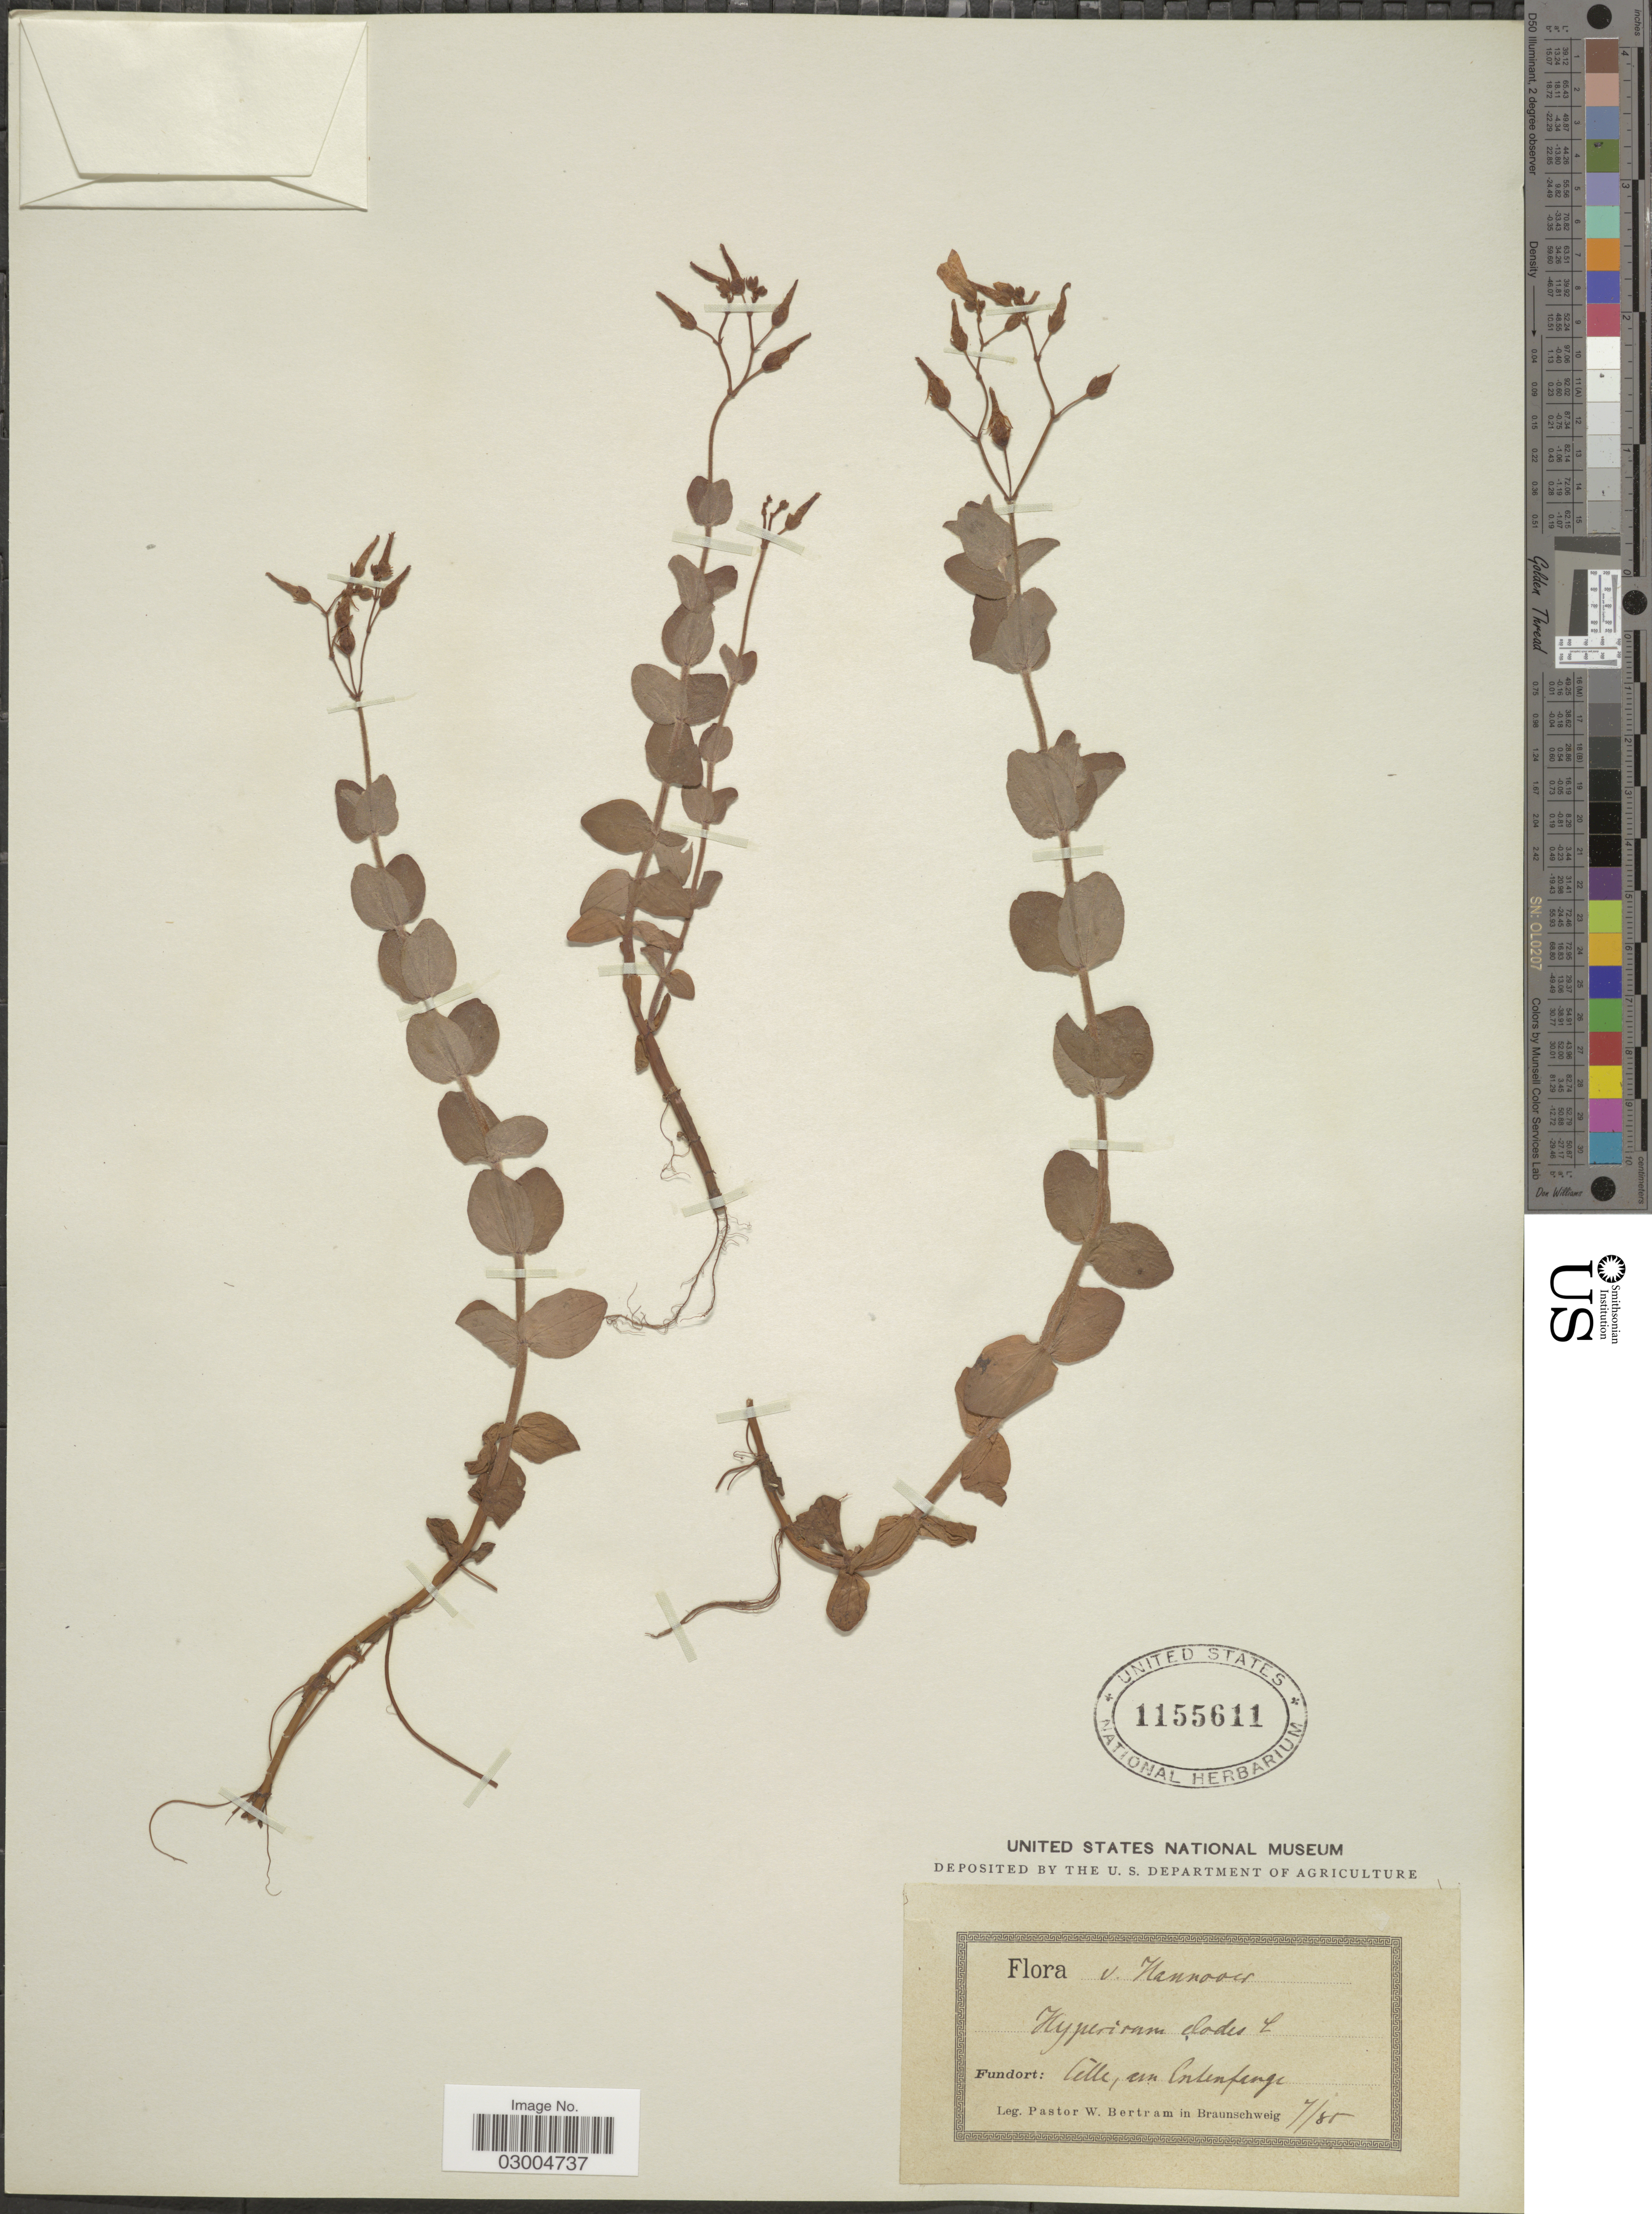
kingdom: Plantae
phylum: Tracheophyta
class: Magnoliopsida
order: Malpighiales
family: Hypericaceae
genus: Hypericum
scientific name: Hypericum elodes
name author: L.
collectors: W. Bertram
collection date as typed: Transcribed d/m/y: /7/85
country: Germany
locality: Hanno-occ. Cèlle, un Entenfange. Braunschweig.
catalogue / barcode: US 1155611